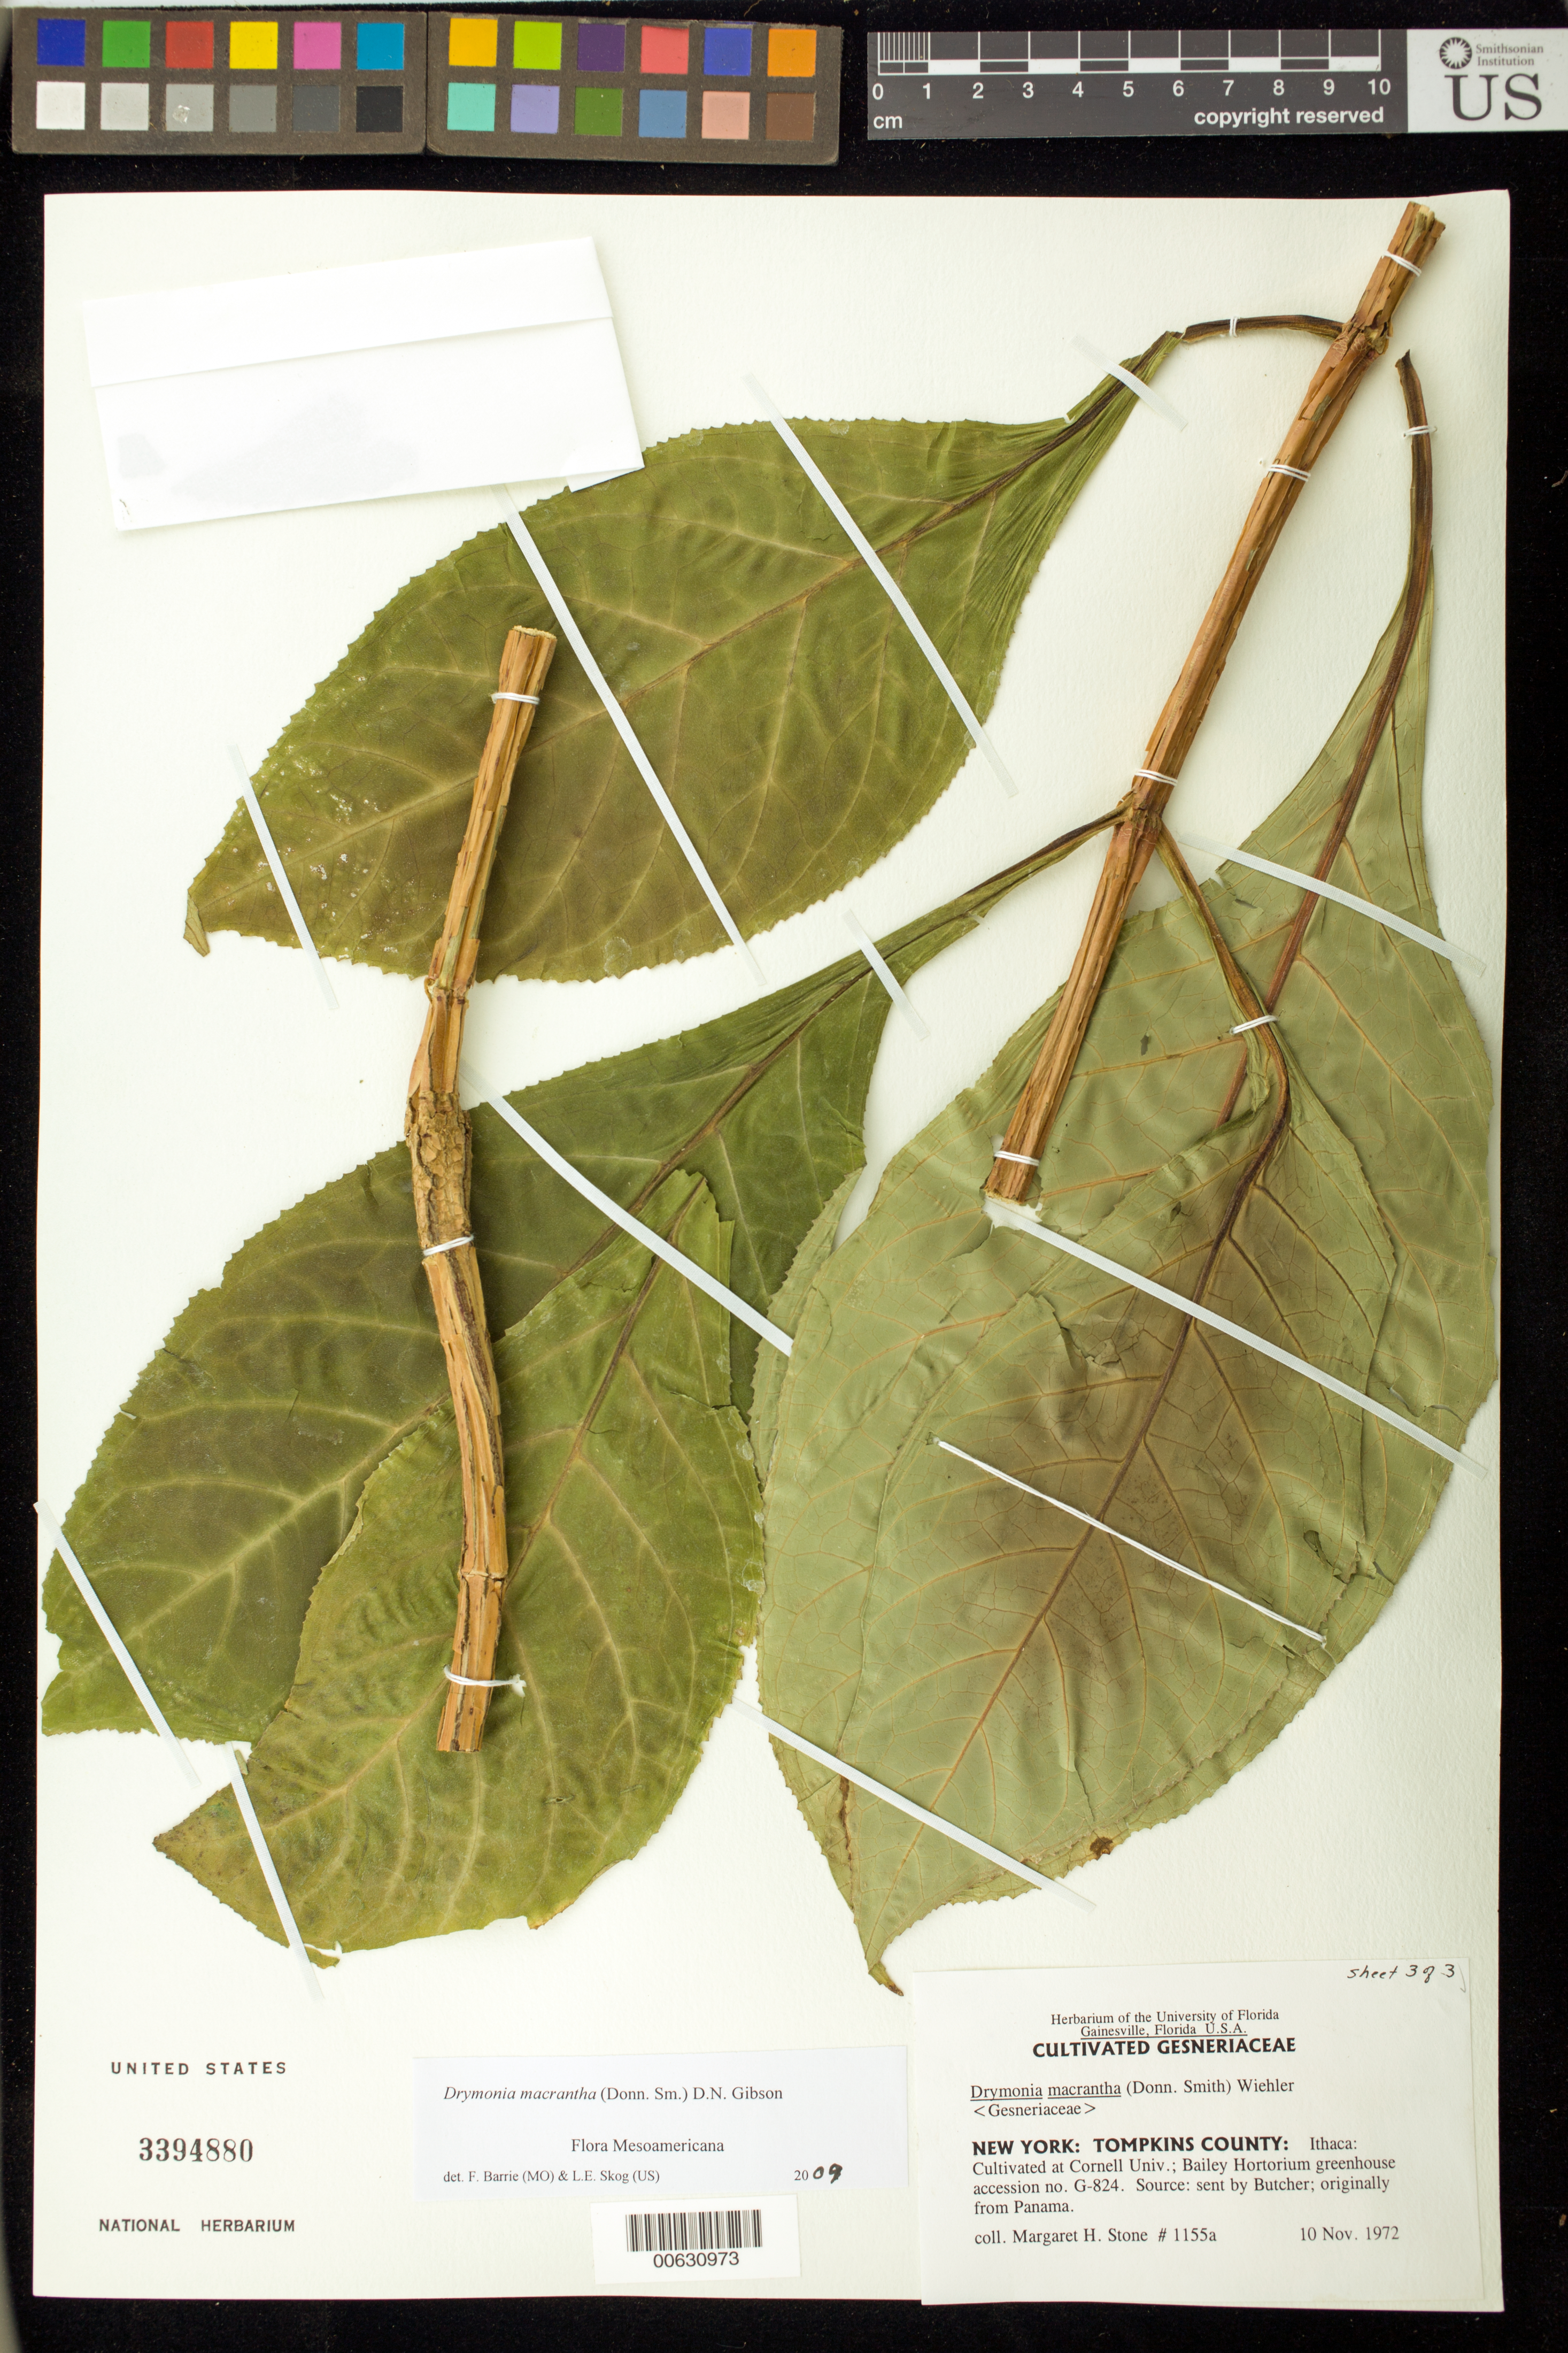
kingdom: Plantae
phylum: Tracheophyta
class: Magnoliopsida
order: Lamiales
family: Gesneriaceae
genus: Drymonia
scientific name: Drymonia macrantha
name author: (Donn. Sm.) D.N. Gibson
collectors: M. Stone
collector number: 1155 a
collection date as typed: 10 Nov 1972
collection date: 1972-11-10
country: Panama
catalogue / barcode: US 3394880